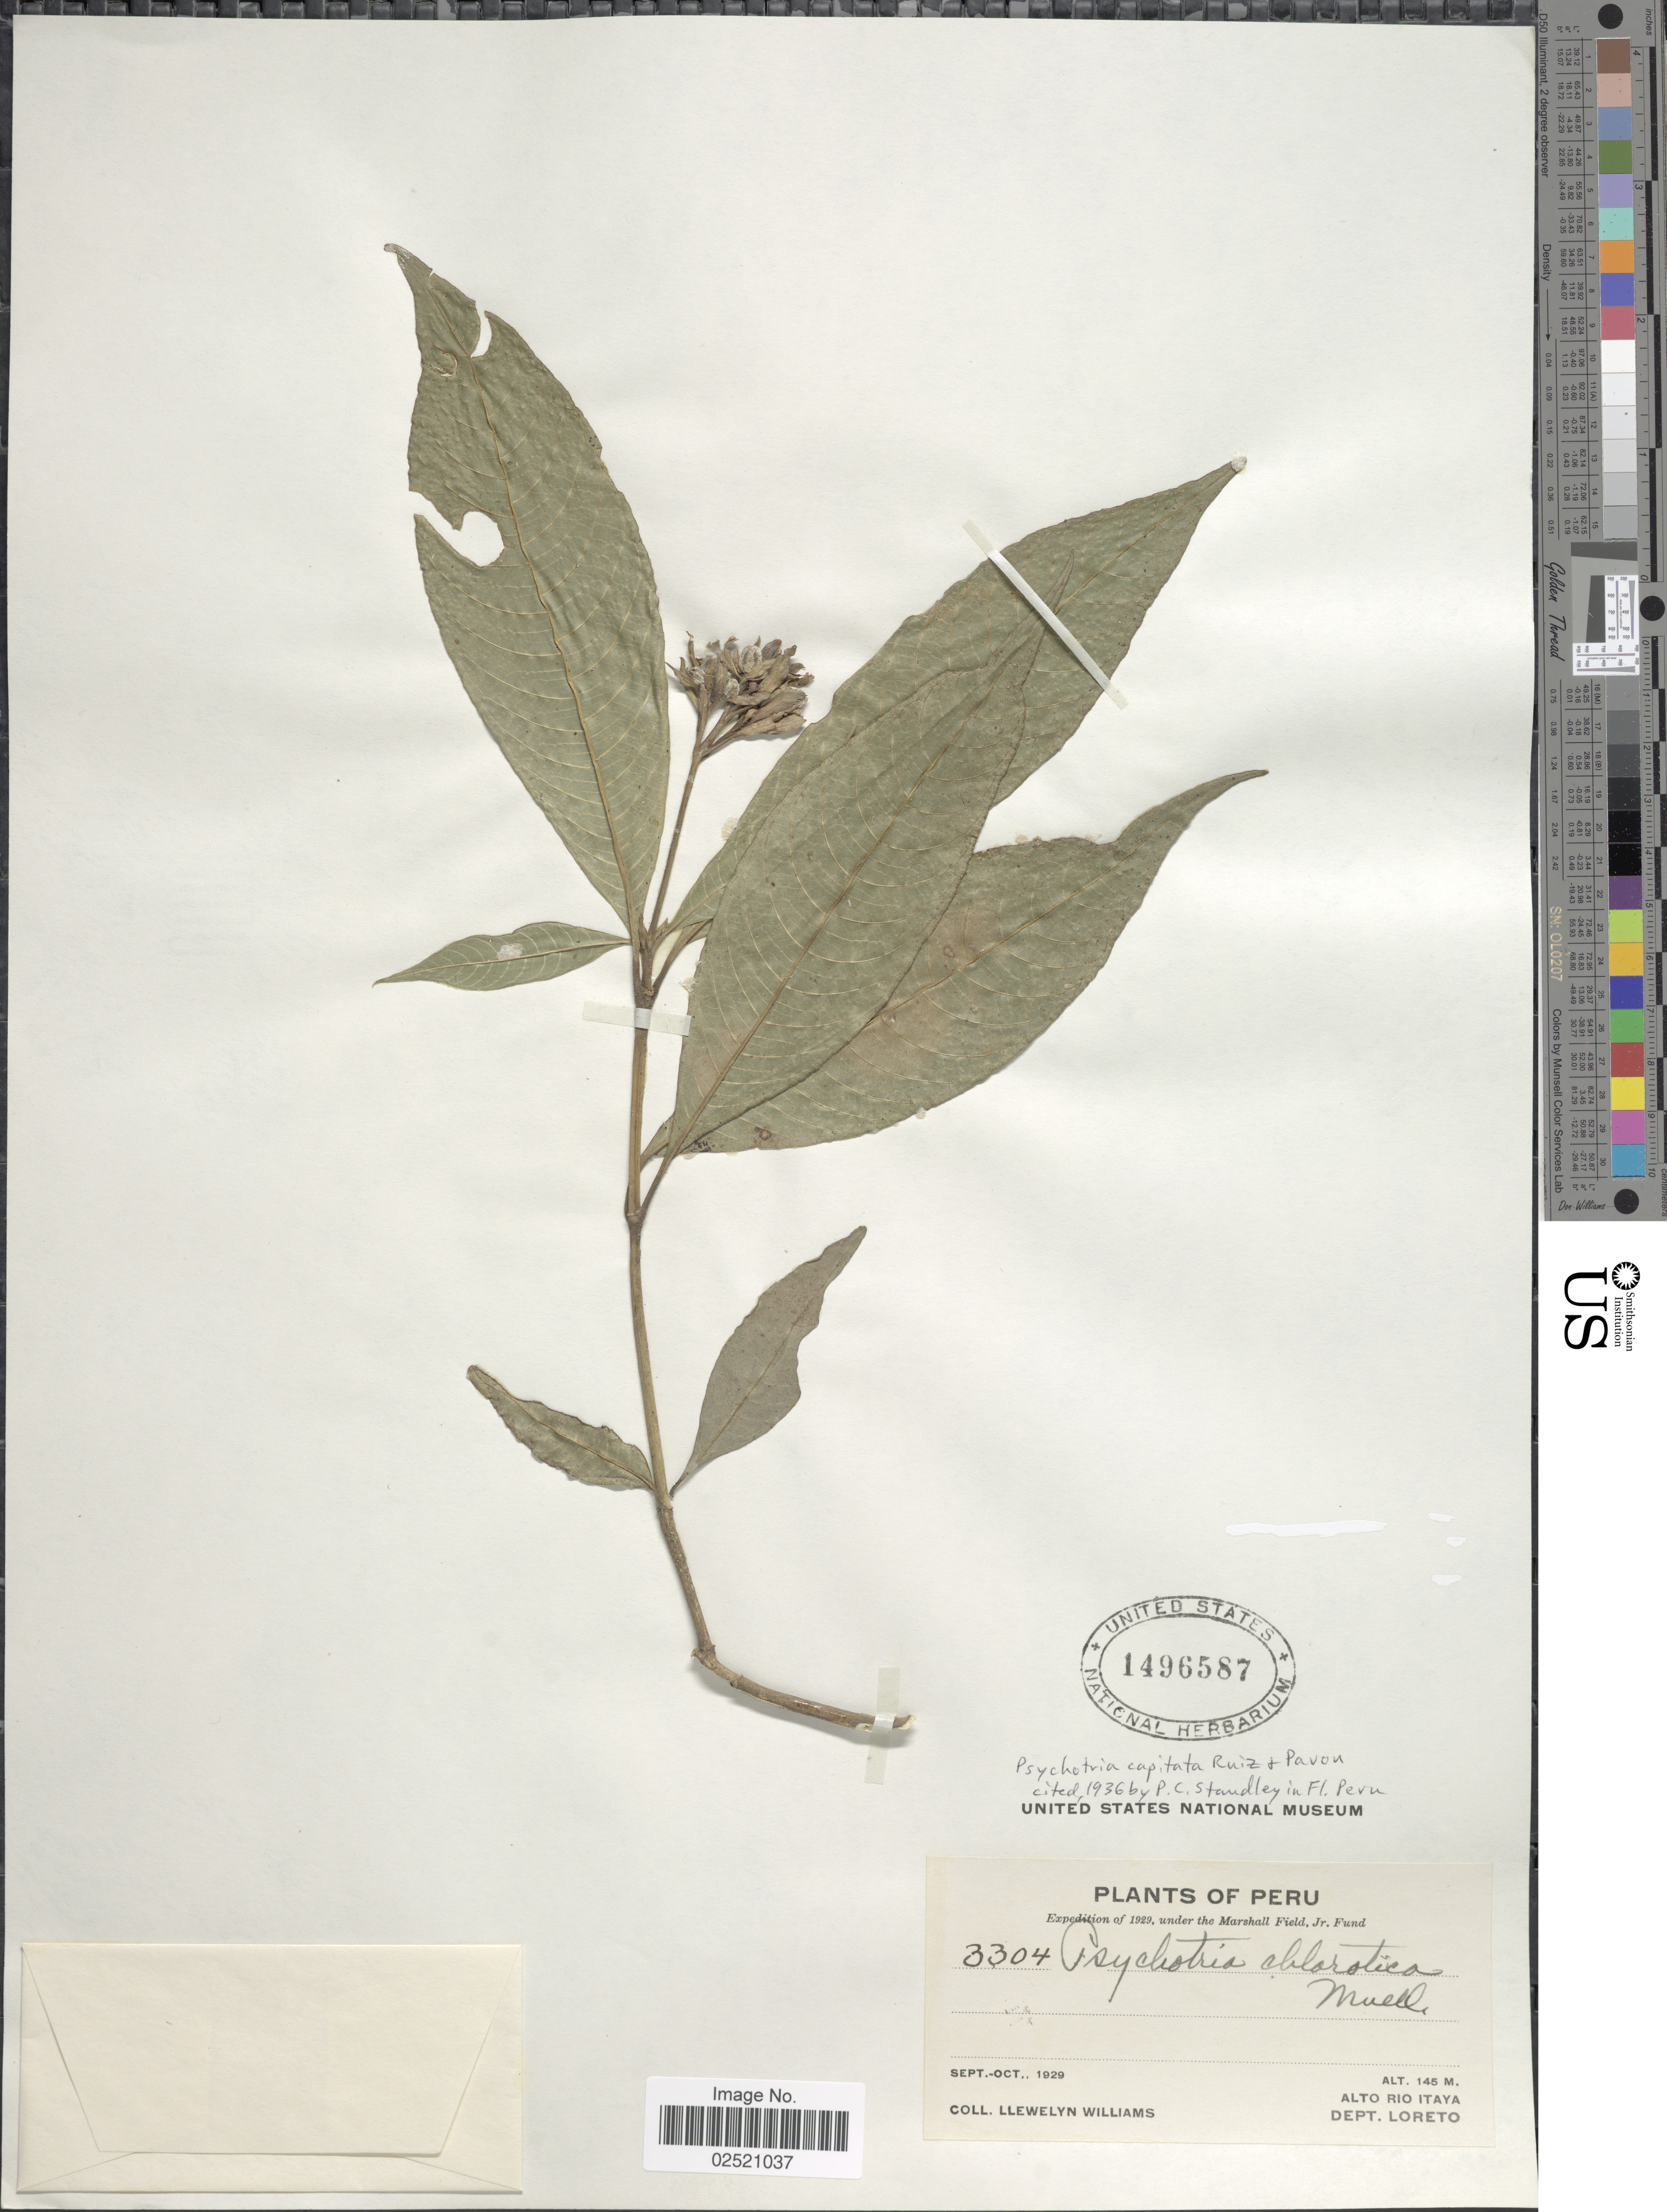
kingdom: Plantae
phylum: Tracheophyta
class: Magnoliopsida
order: Gentianales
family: Rubiaceae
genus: Psychotria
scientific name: Psychotria capitata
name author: Ruiz & Pav.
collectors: Ll. Williams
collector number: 3304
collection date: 1929-09/1929-10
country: Peru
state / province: Loreto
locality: Alto Rio Itaya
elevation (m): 145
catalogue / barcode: US 1496587